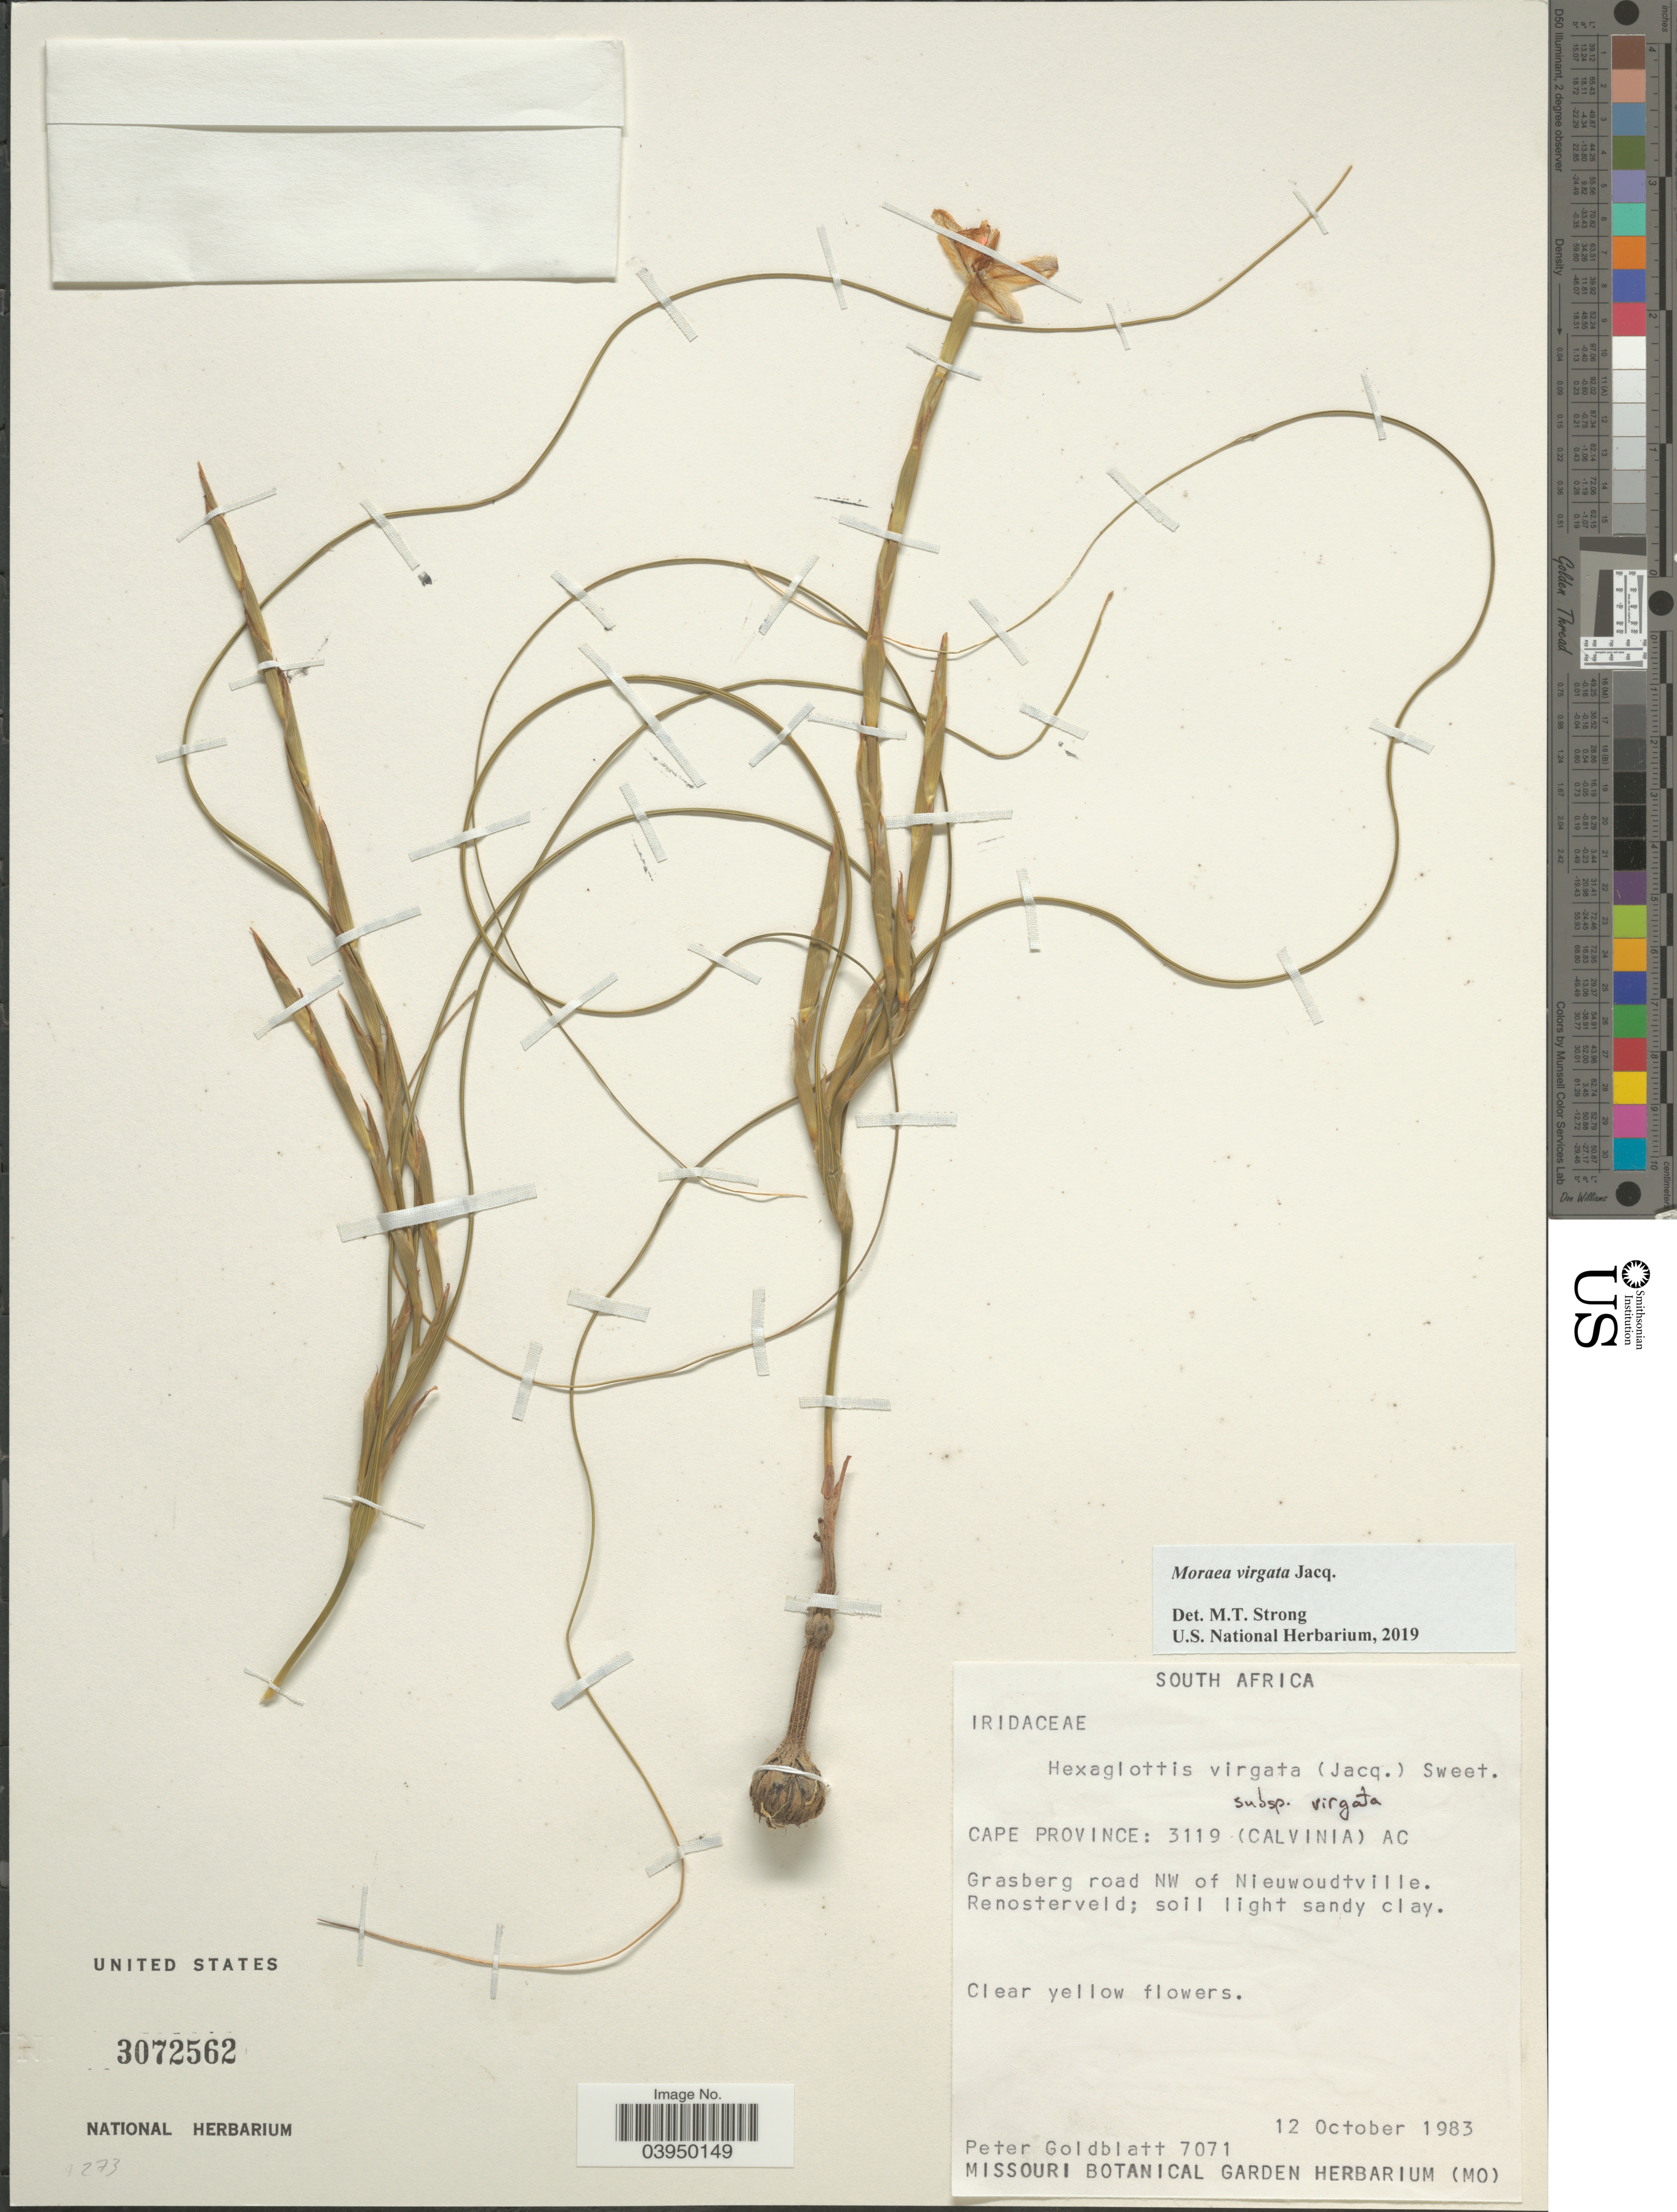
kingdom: Plantae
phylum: Tracheophyta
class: Liliopsida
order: Asparagales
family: Iridaceae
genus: Moraea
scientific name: Moraea virgata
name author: Jacq.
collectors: P. Goldblatt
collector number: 7071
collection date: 1983-10-12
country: South Africa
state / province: Northern Cape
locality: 3119 (Calvinia) AC. Grasberg road NW of Nieuwoudtville. Renosterveld.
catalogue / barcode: US 3072562